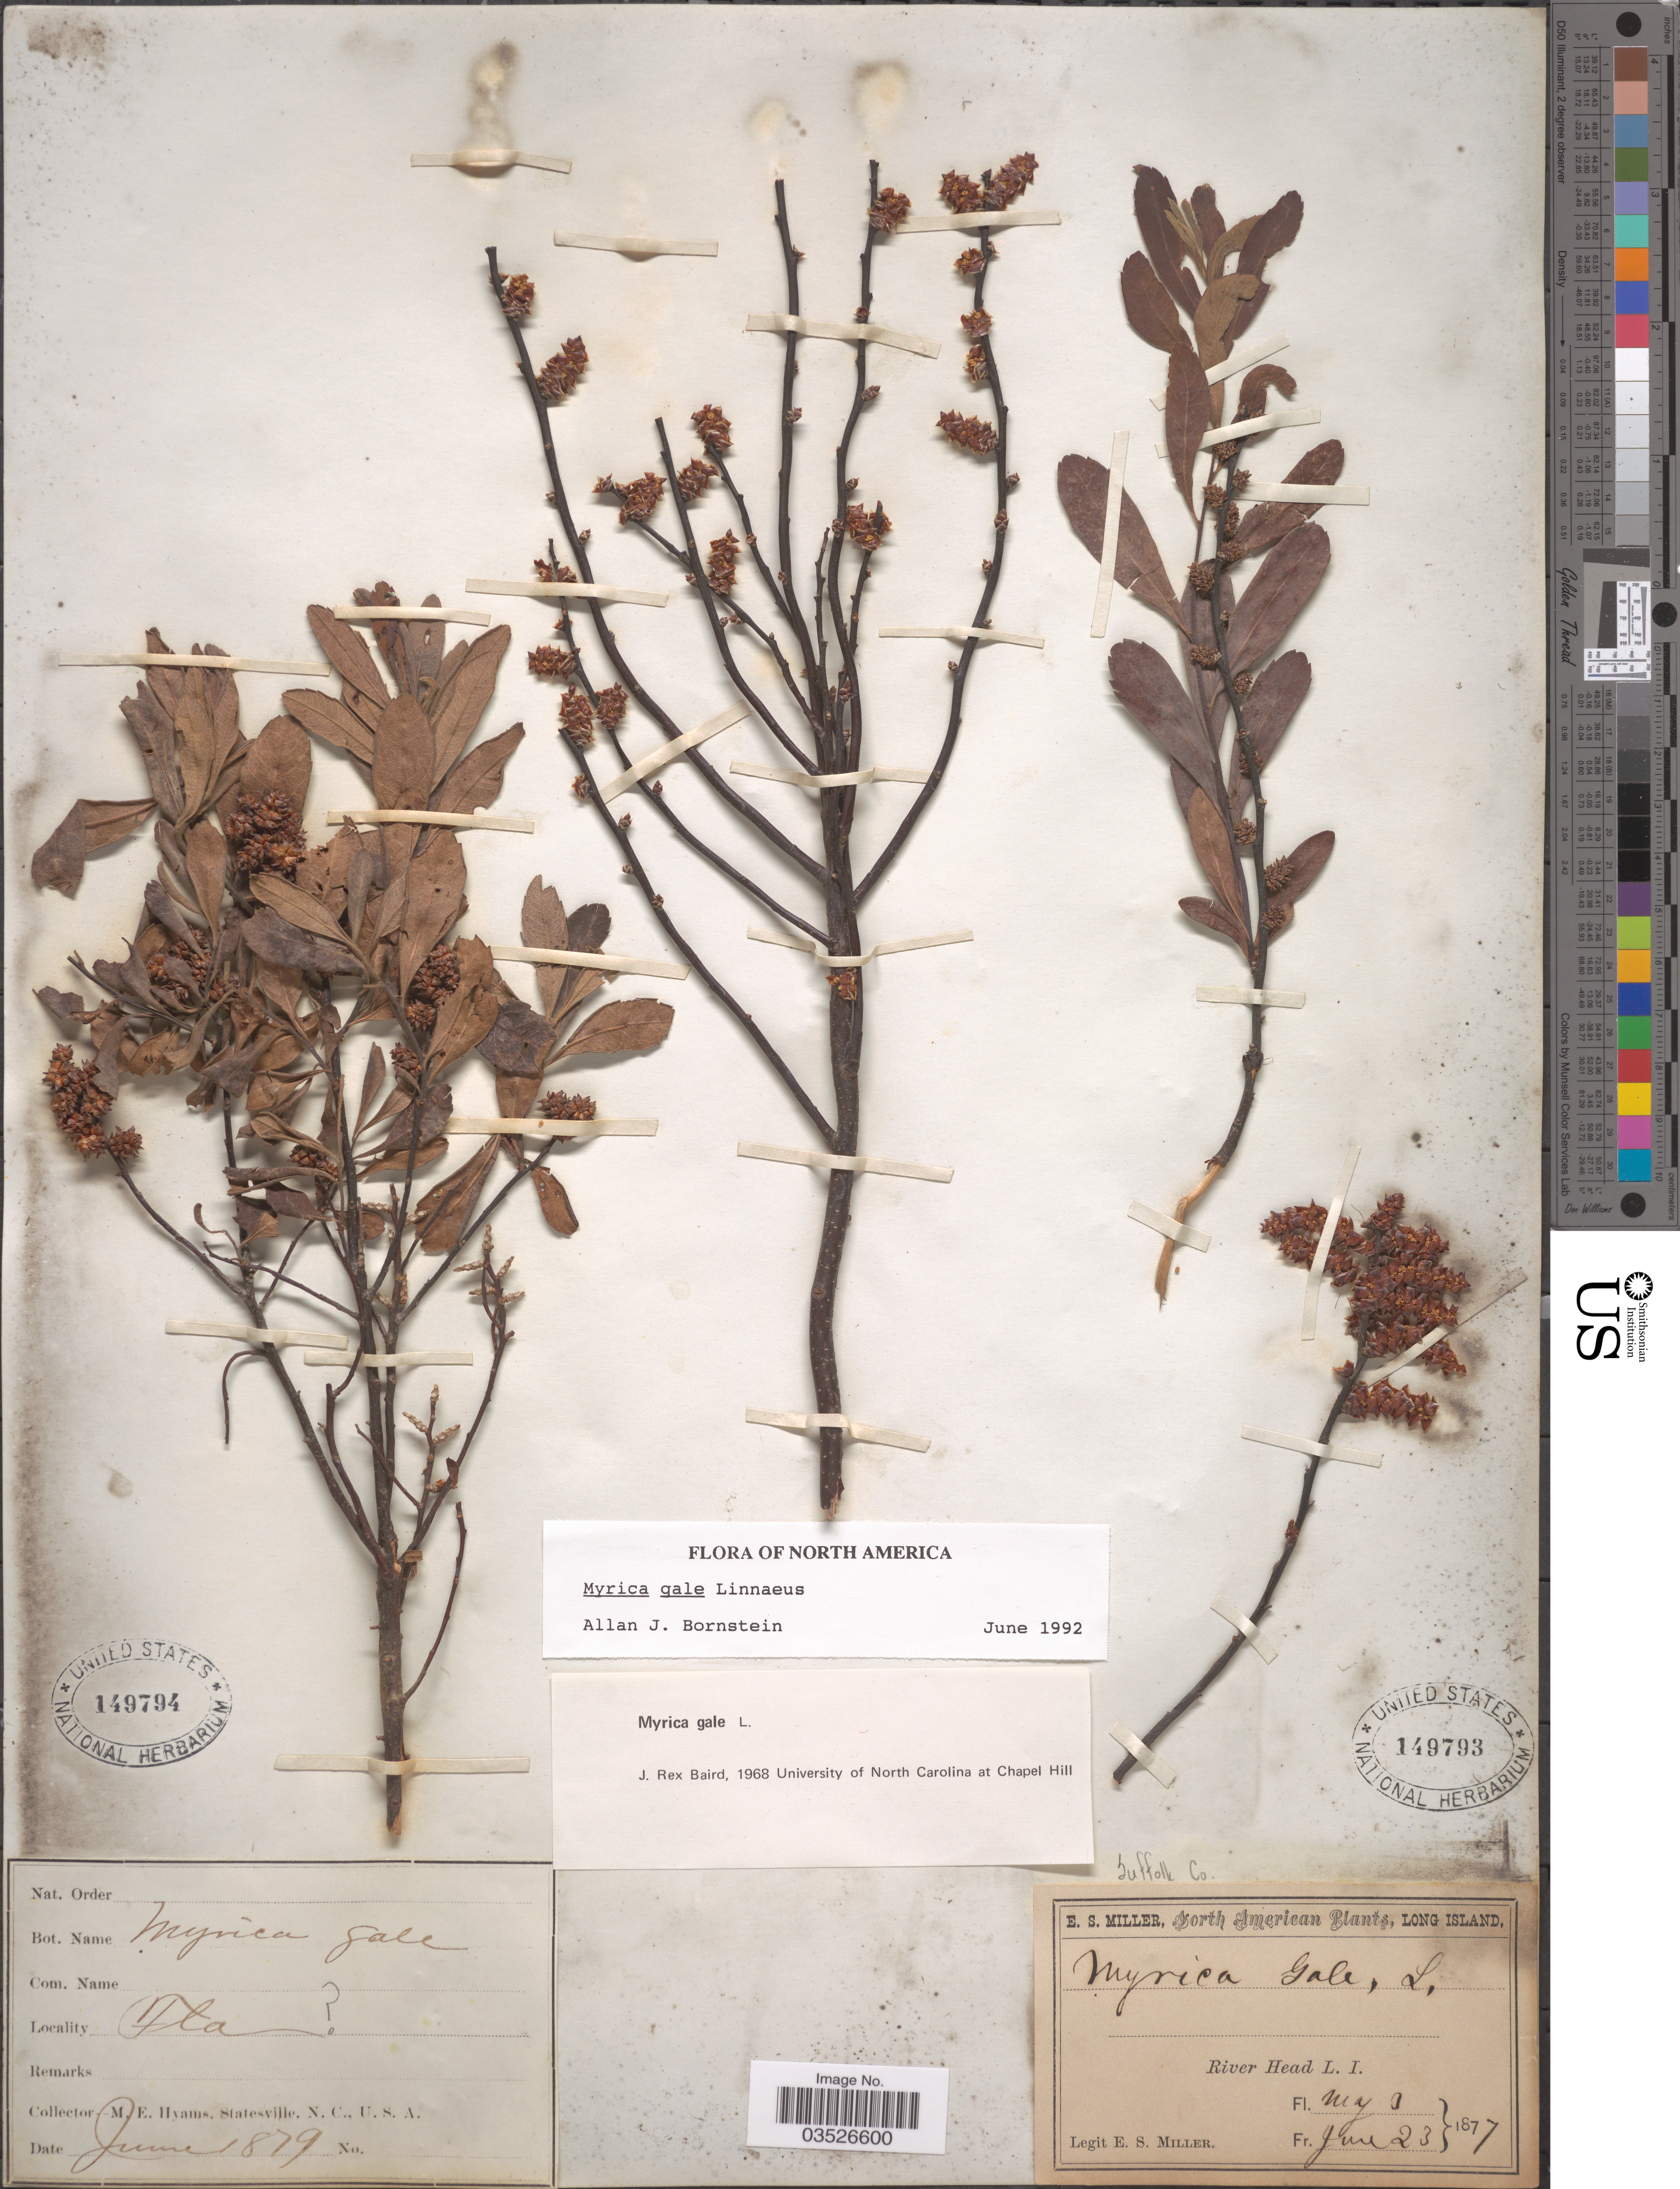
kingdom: Plantae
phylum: Tracheophyta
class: Magnoliopsida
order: Fagales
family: Myricaceae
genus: Myrica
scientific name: Myrica gale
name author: L.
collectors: E. S. Miller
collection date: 1877-05-03/1877-06-23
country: United States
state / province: New York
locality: Suffolk Co. River Head L.I.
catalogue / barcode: US 149793-2